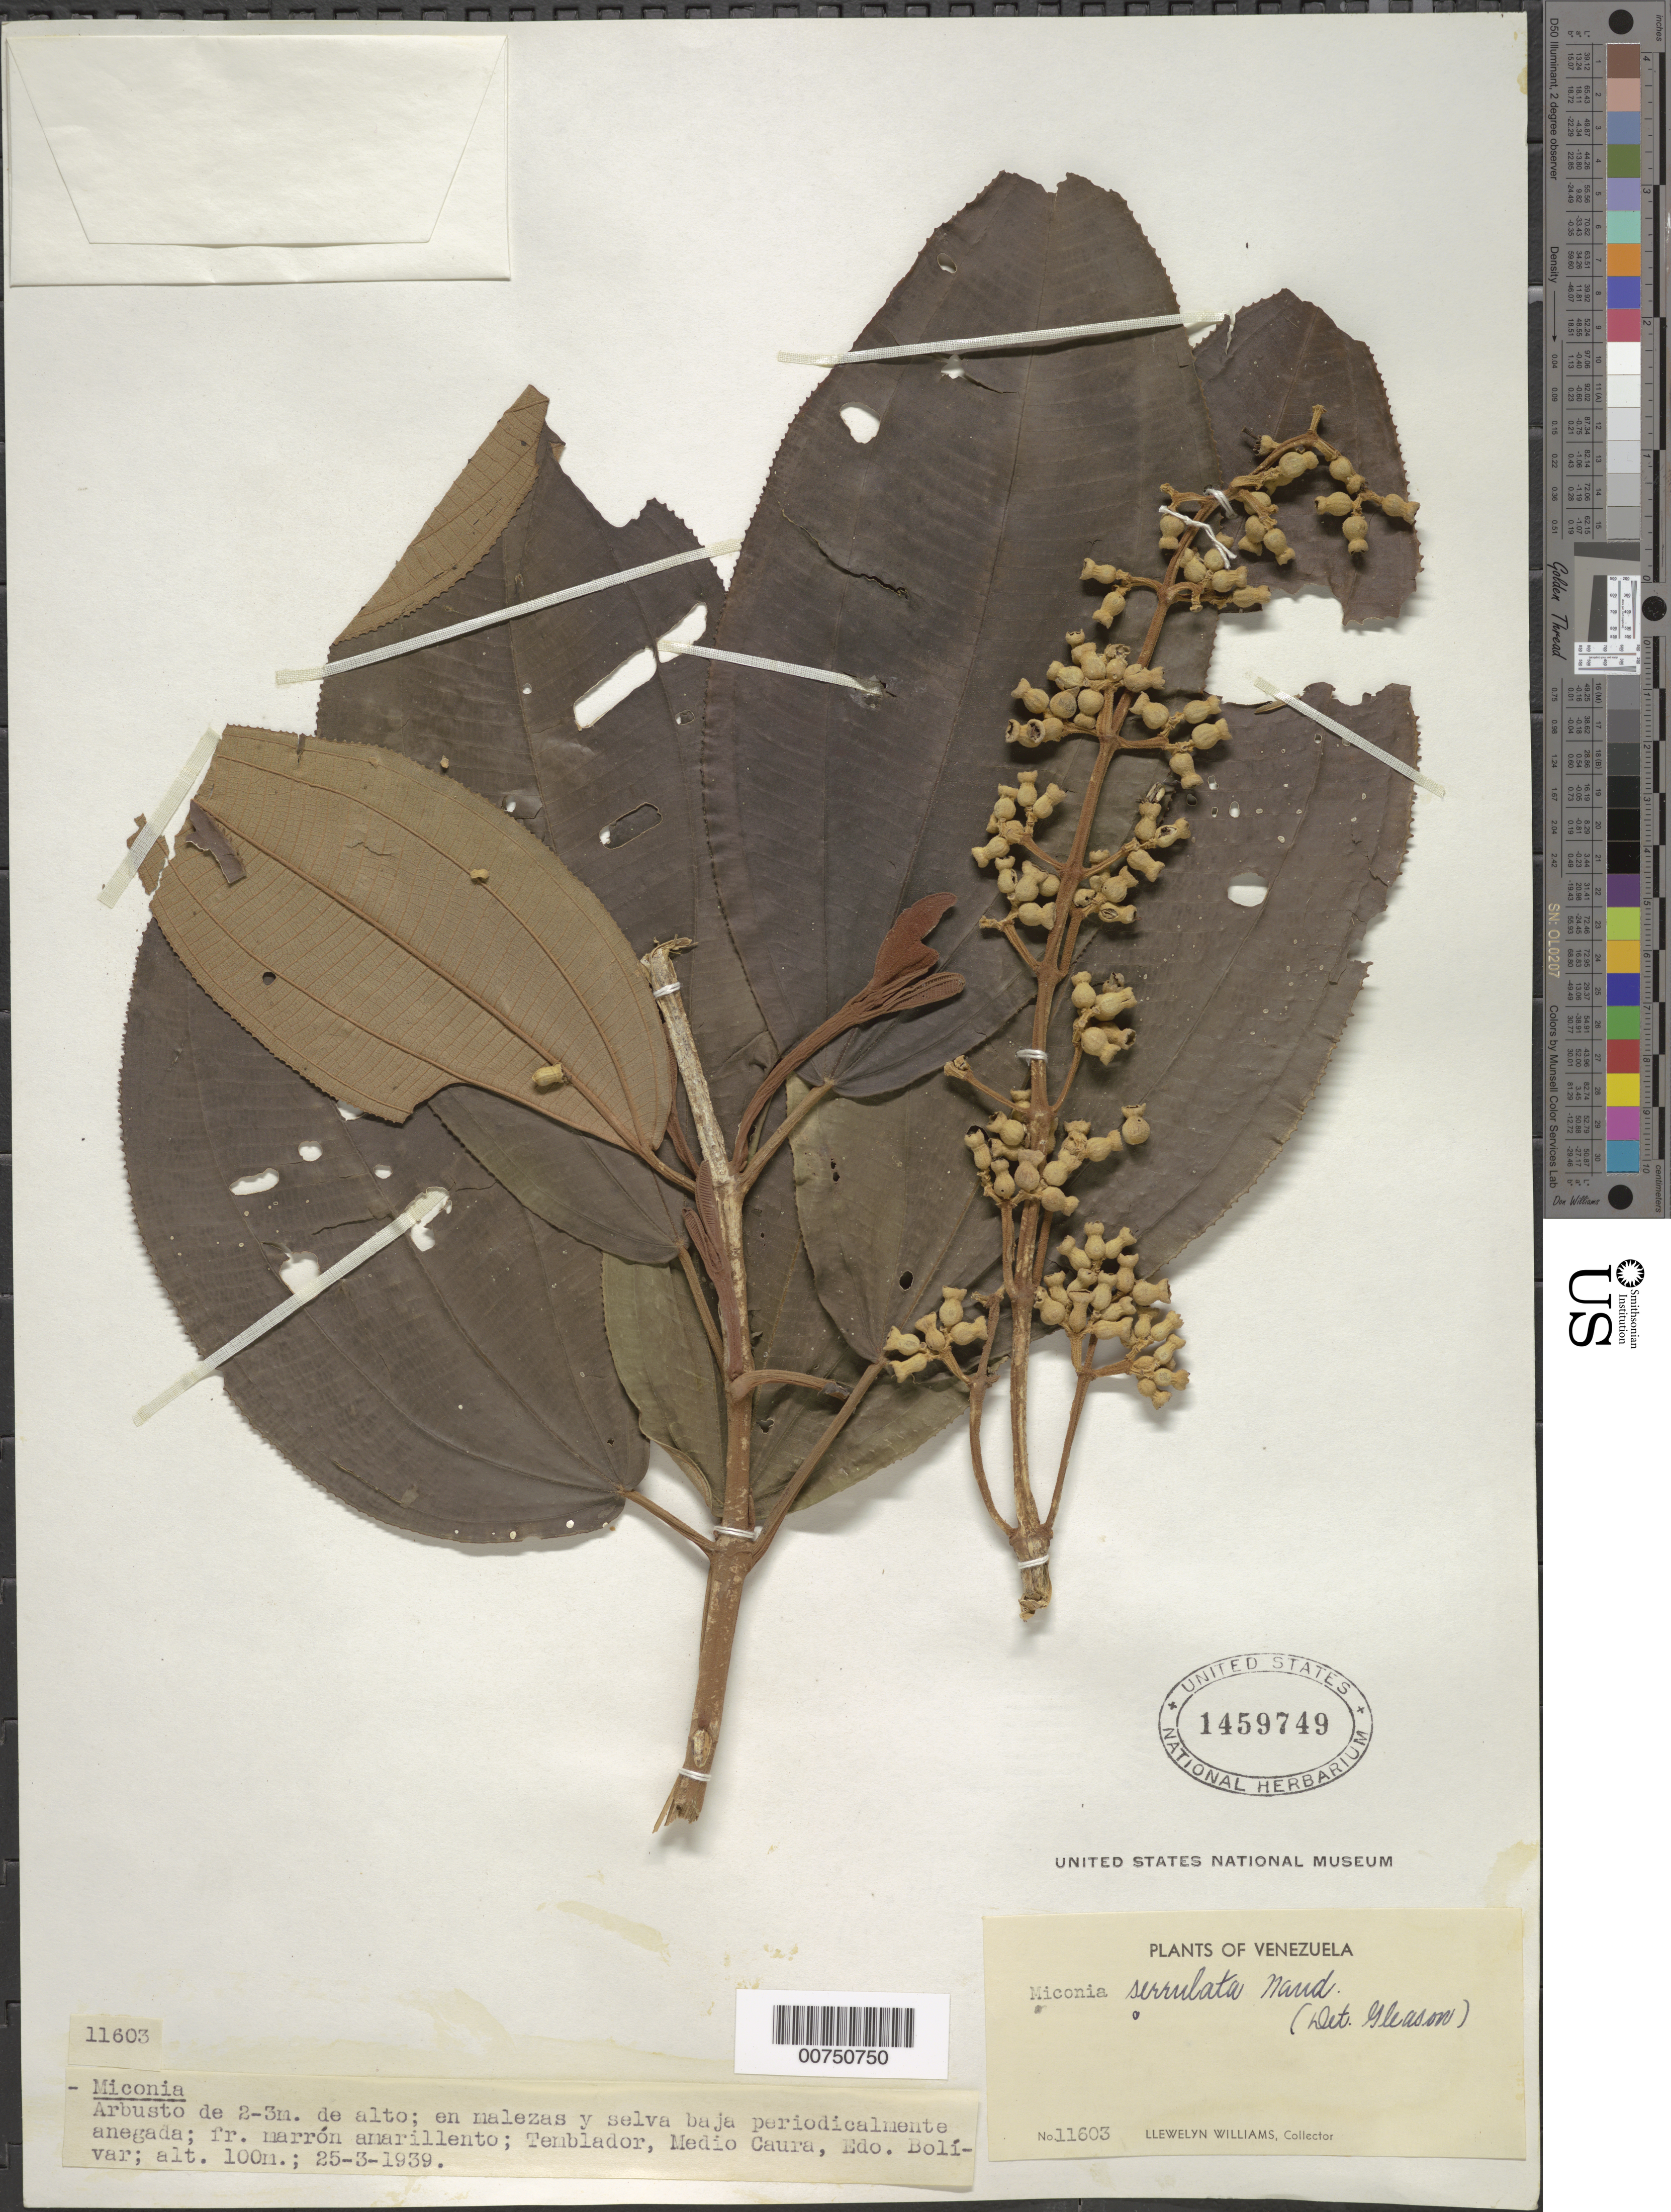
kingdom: Plantae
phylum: Tracheophyta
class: Magnoliopsida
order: Myrtales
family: Melastomataceae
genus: Miconia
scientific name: Miconia serrulata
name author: (DC.) Naudin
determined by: Gleason, H. A.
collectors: Ll. Williams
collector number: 11603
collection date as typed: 25-Mar-39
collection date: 1939-03-25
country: Venezuela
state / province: Bolívar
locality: Temblador, Medio Caura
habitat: Malezas y selva baja periodicalmente anegada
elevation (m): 100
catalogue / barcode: US 1459749